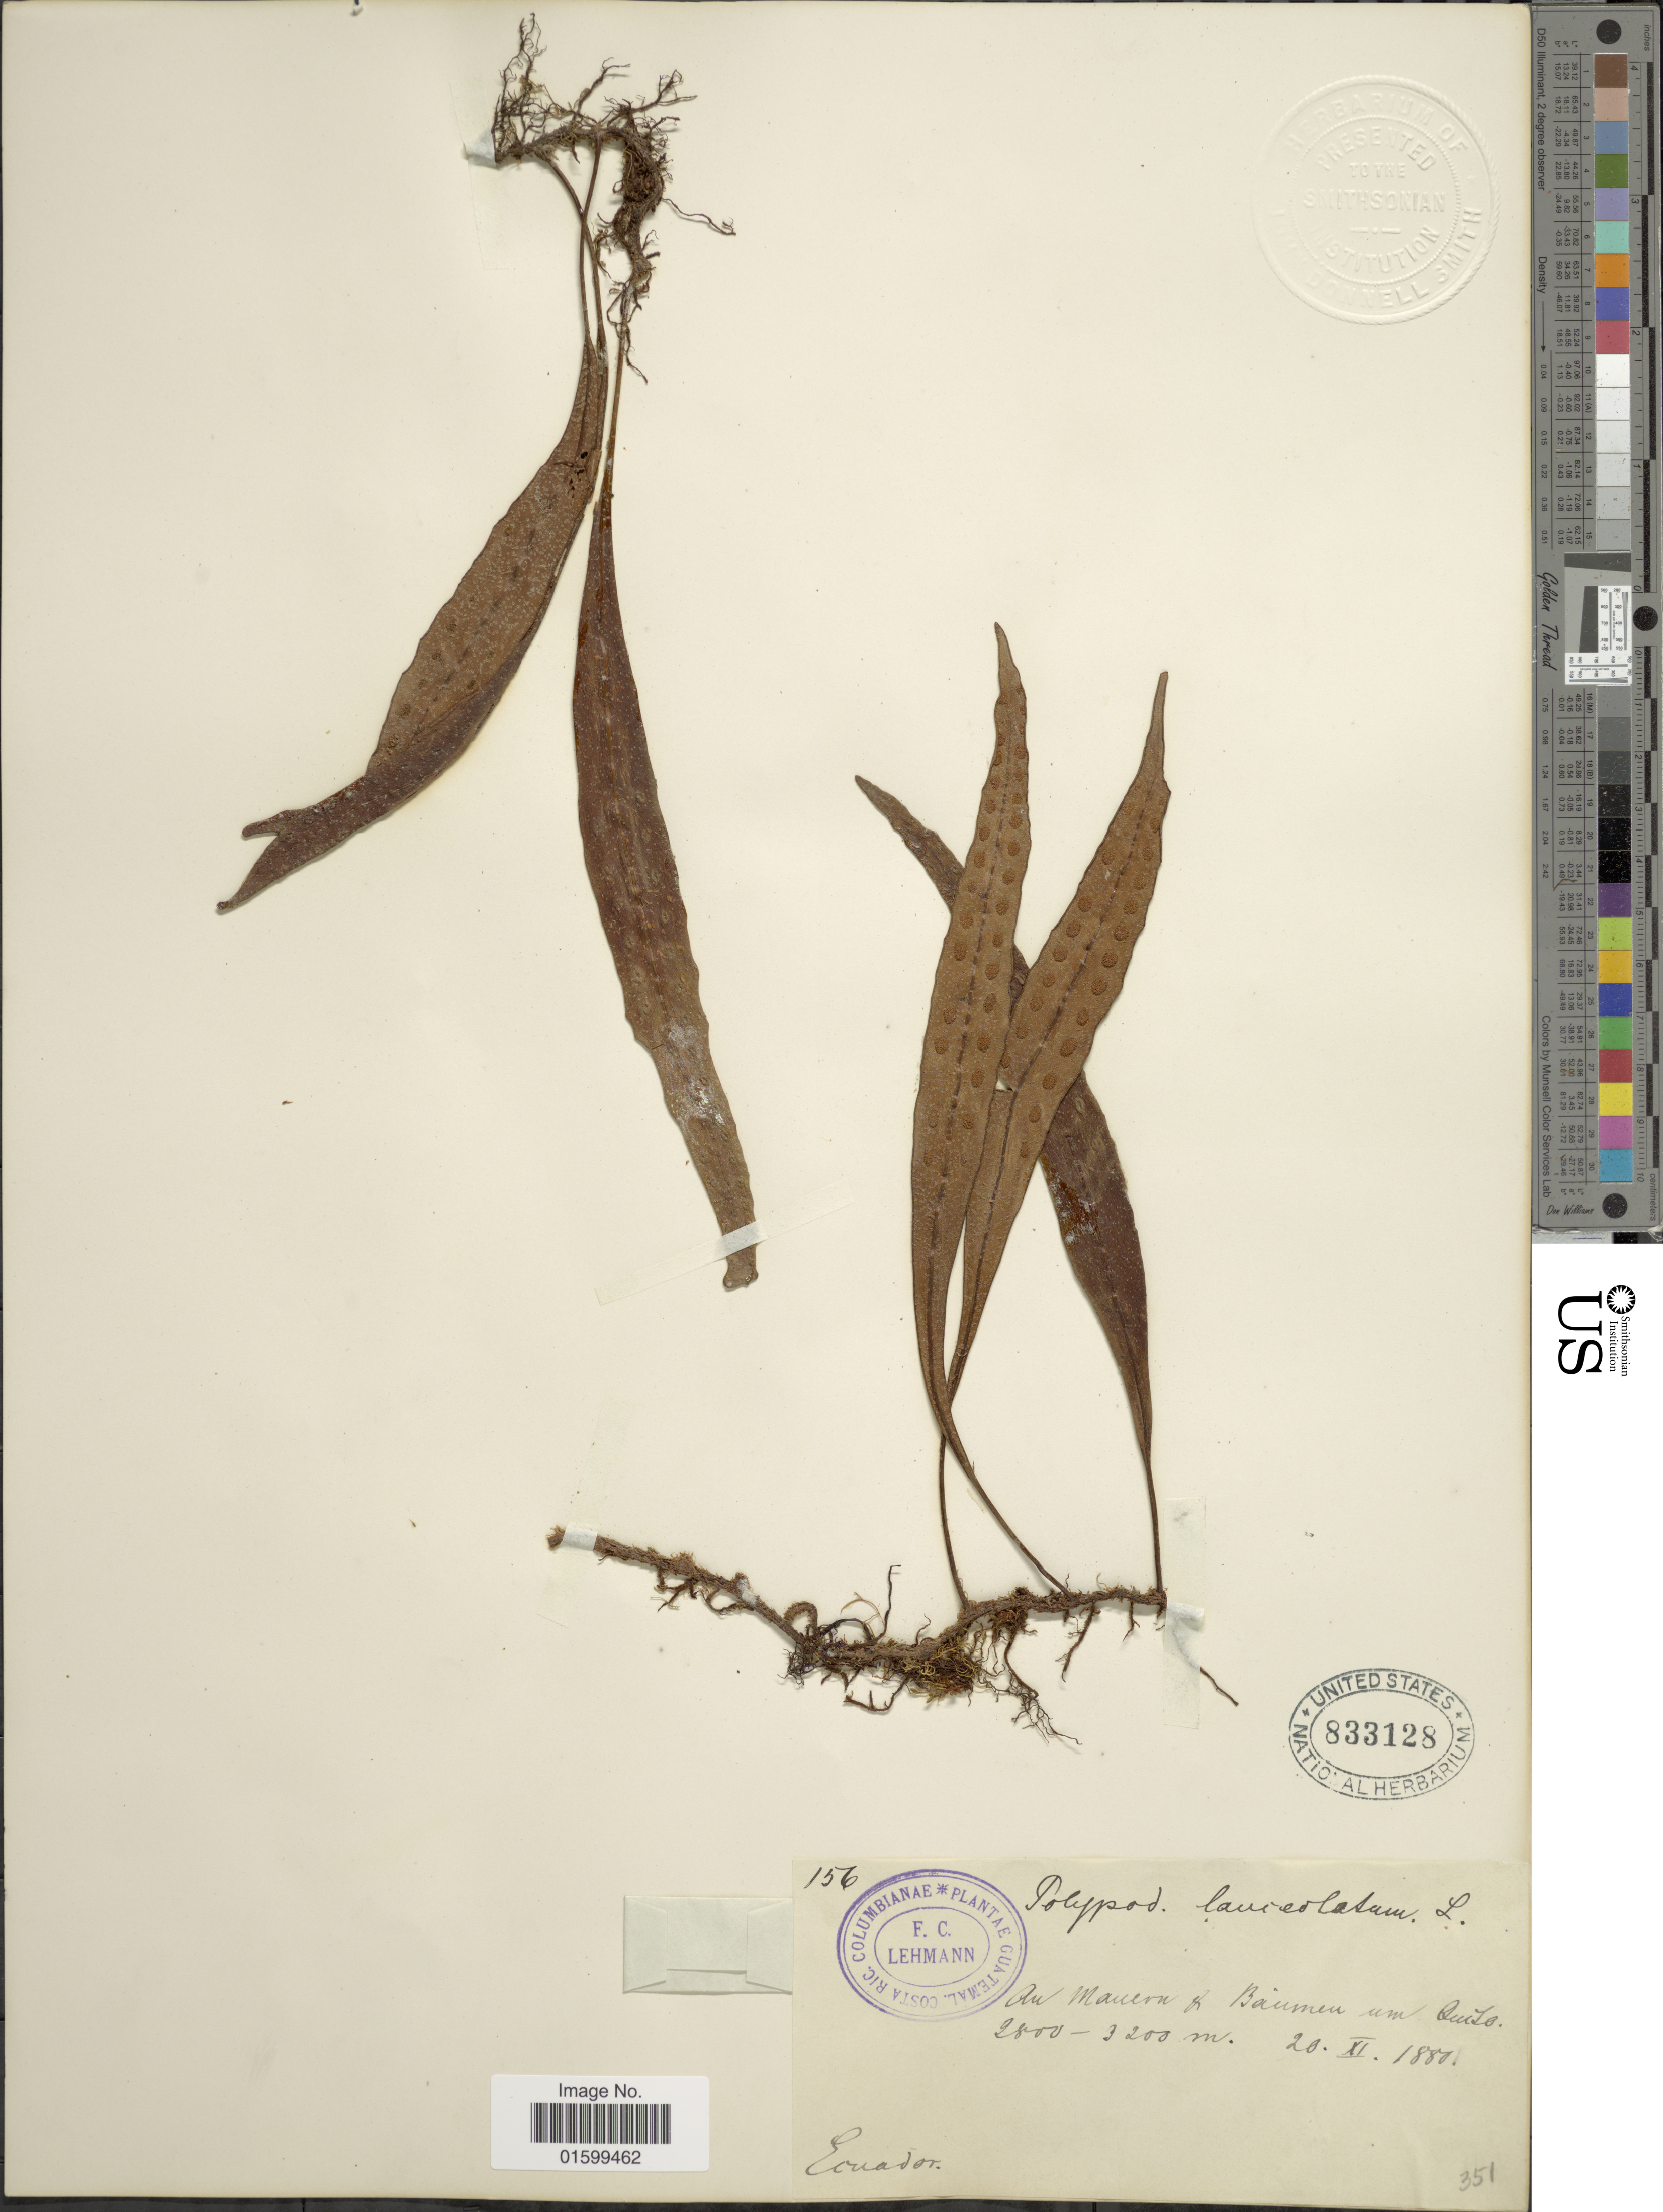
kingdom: Plantae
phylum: Tracheophyta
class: Polypodiopsida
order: Polypodiales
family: Polypodiaceae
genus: Pleopeltis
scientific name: Pleopeltis macrocarpa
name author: (Bory ex Willd.) Kaulf.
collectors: F. C. Lehmann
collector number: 156/351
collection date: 1880-11-20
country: Ecuador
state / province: Pichincha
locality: Quito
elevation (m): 2800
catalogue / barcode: US 833128